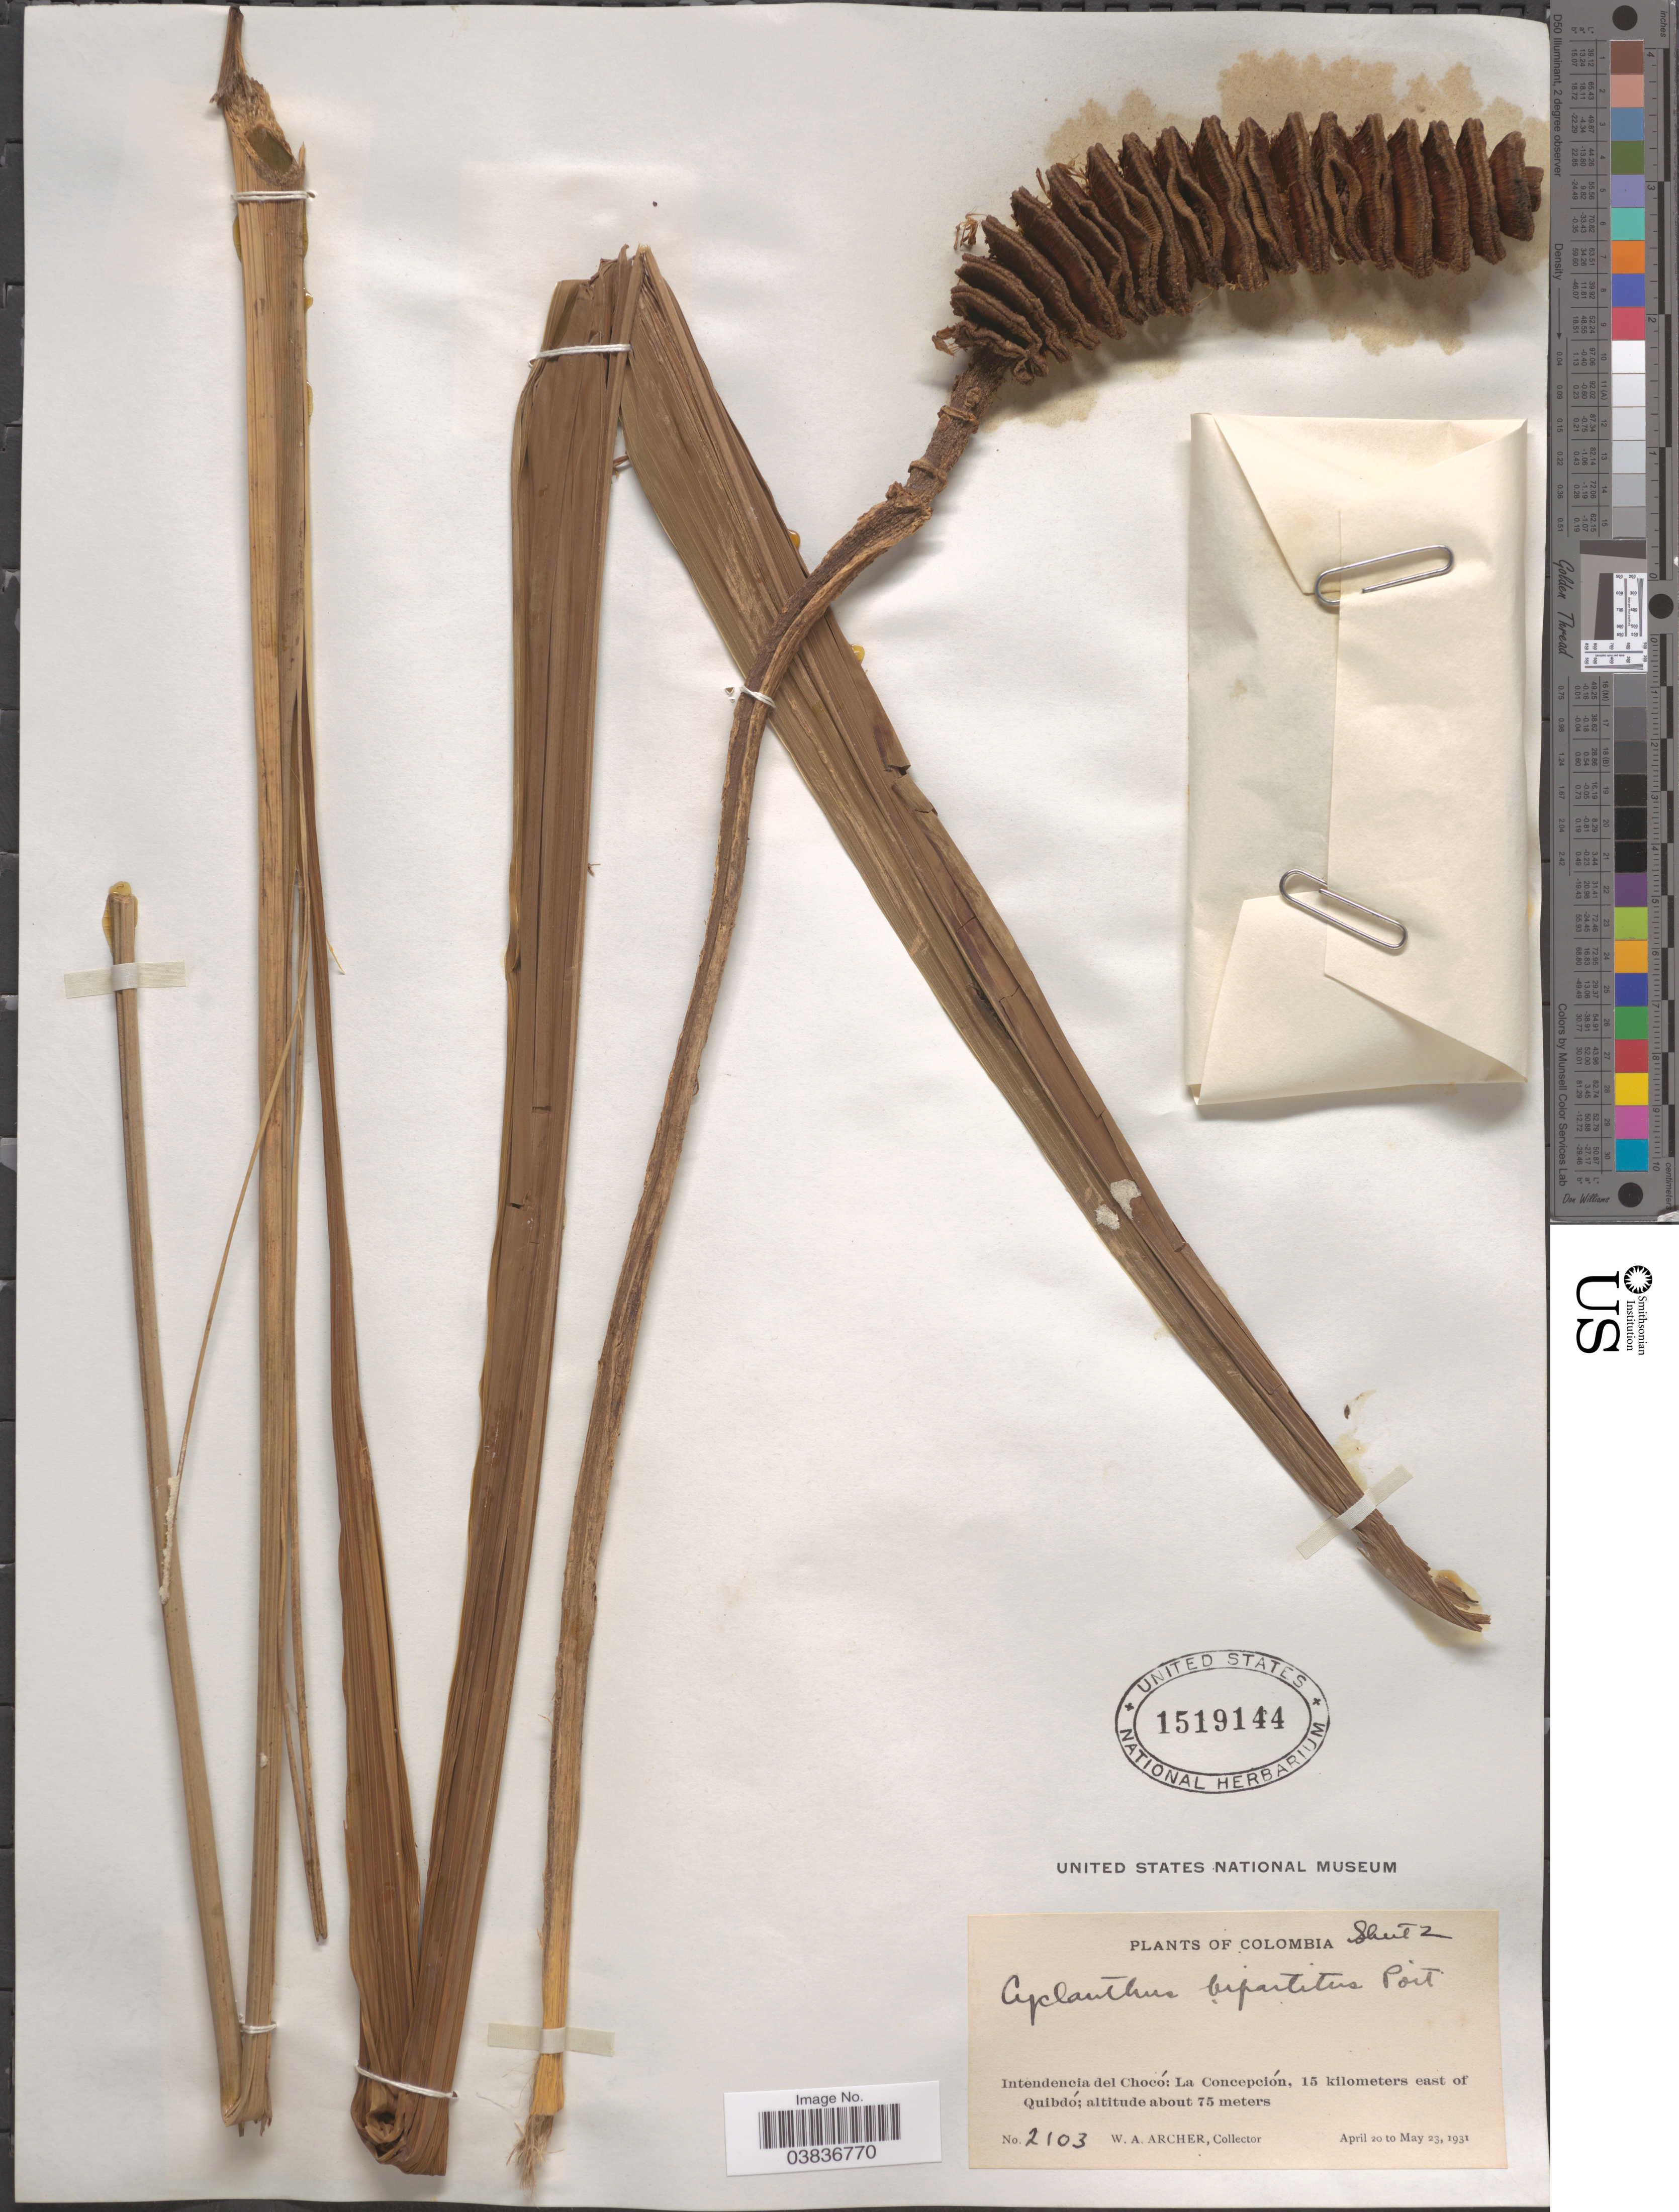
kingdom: Plantae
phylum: Tracheophyta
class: Liliopsida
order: Pandanales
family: Cyclanthaceae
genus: Cyclanthus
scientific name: Cyclanthus bipartitus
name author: Poit. ex A. Rich.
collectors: W. Archer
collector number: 2103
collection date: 1931-04-20/1931-05-23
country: Colombia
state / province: Chocó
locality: Intendencia del Chocó: La Concepción, 15 kilometers east of Quibdó.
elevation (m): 75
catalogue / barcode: US 1519144